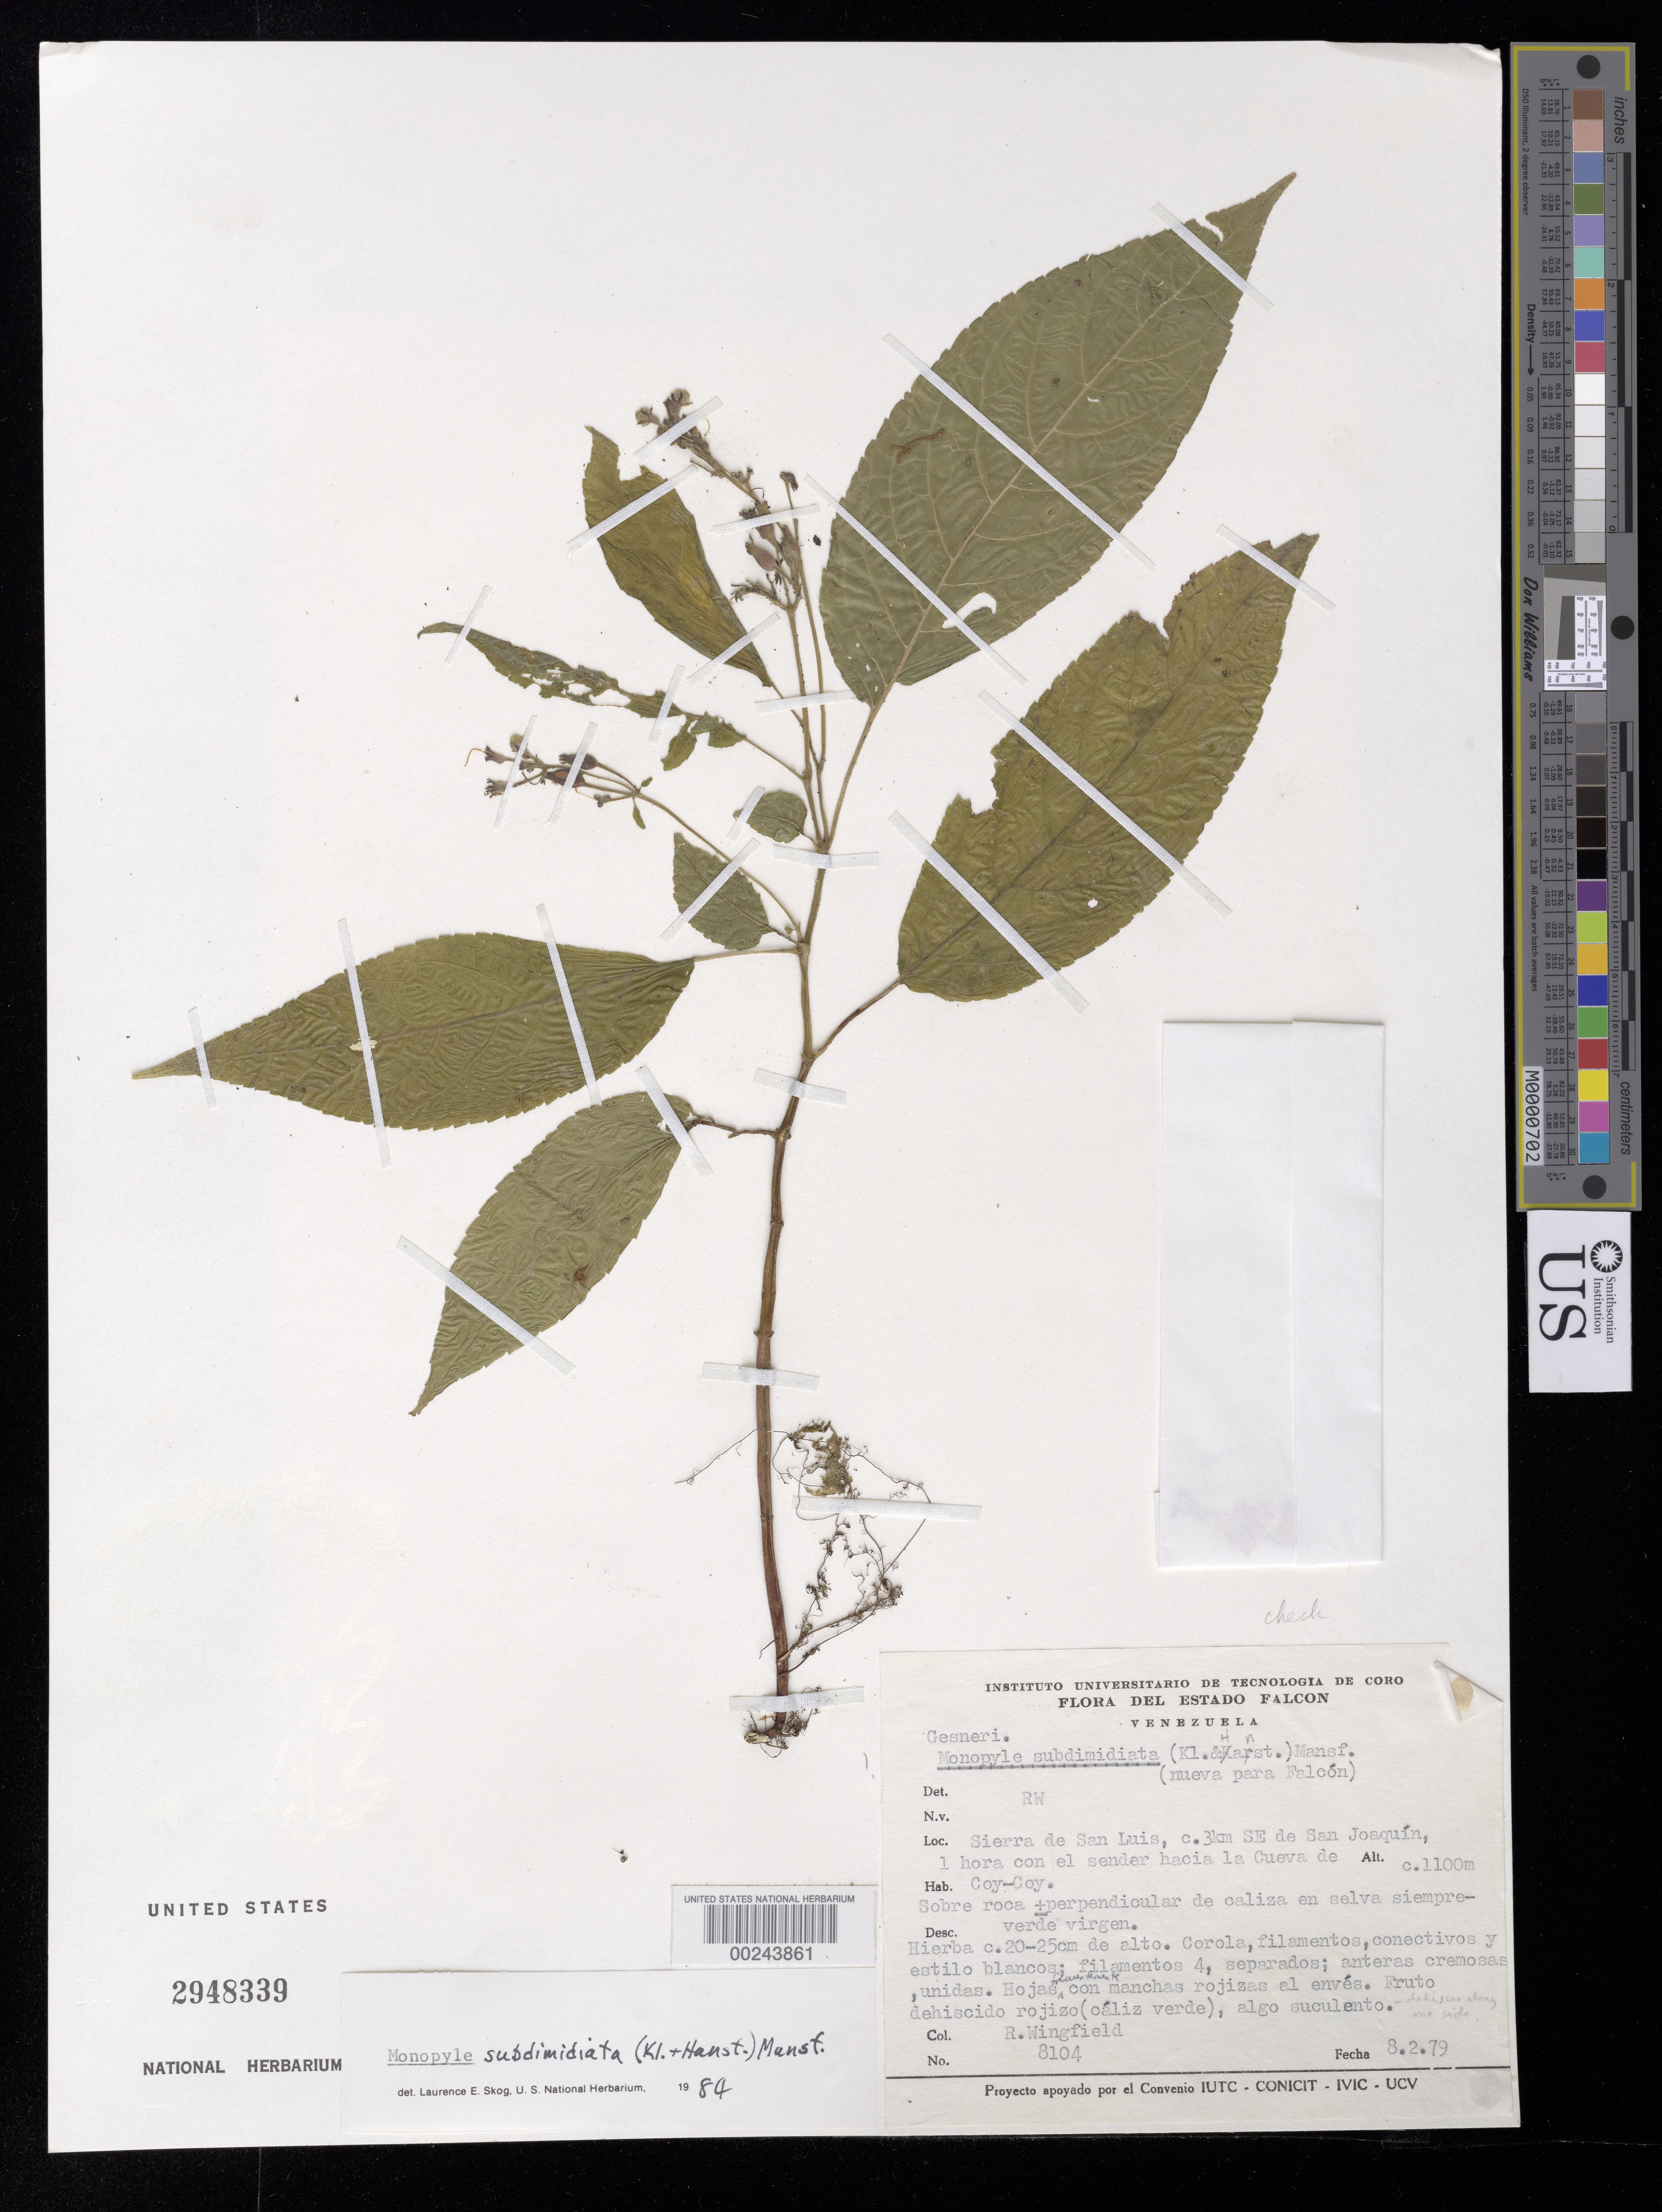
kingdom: Plantae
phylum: Tracheophyta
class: Magnoliopsida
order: Lamiales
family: Gesneriaceae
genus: Monopyle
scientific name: Monopyle subdimidiata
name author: (Klotzsch & Hanst.) Mansf.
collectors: R. Wingfield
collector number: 8104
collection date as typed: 1979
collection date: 1979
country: Venezuela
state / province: Falcón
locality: Sierra de San Luis, c 3 km SE of San Joaquin, ... near La Cueva de Coy-Coy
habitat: Evergreen virgin forest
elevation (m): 1100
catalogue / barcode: US 2948339